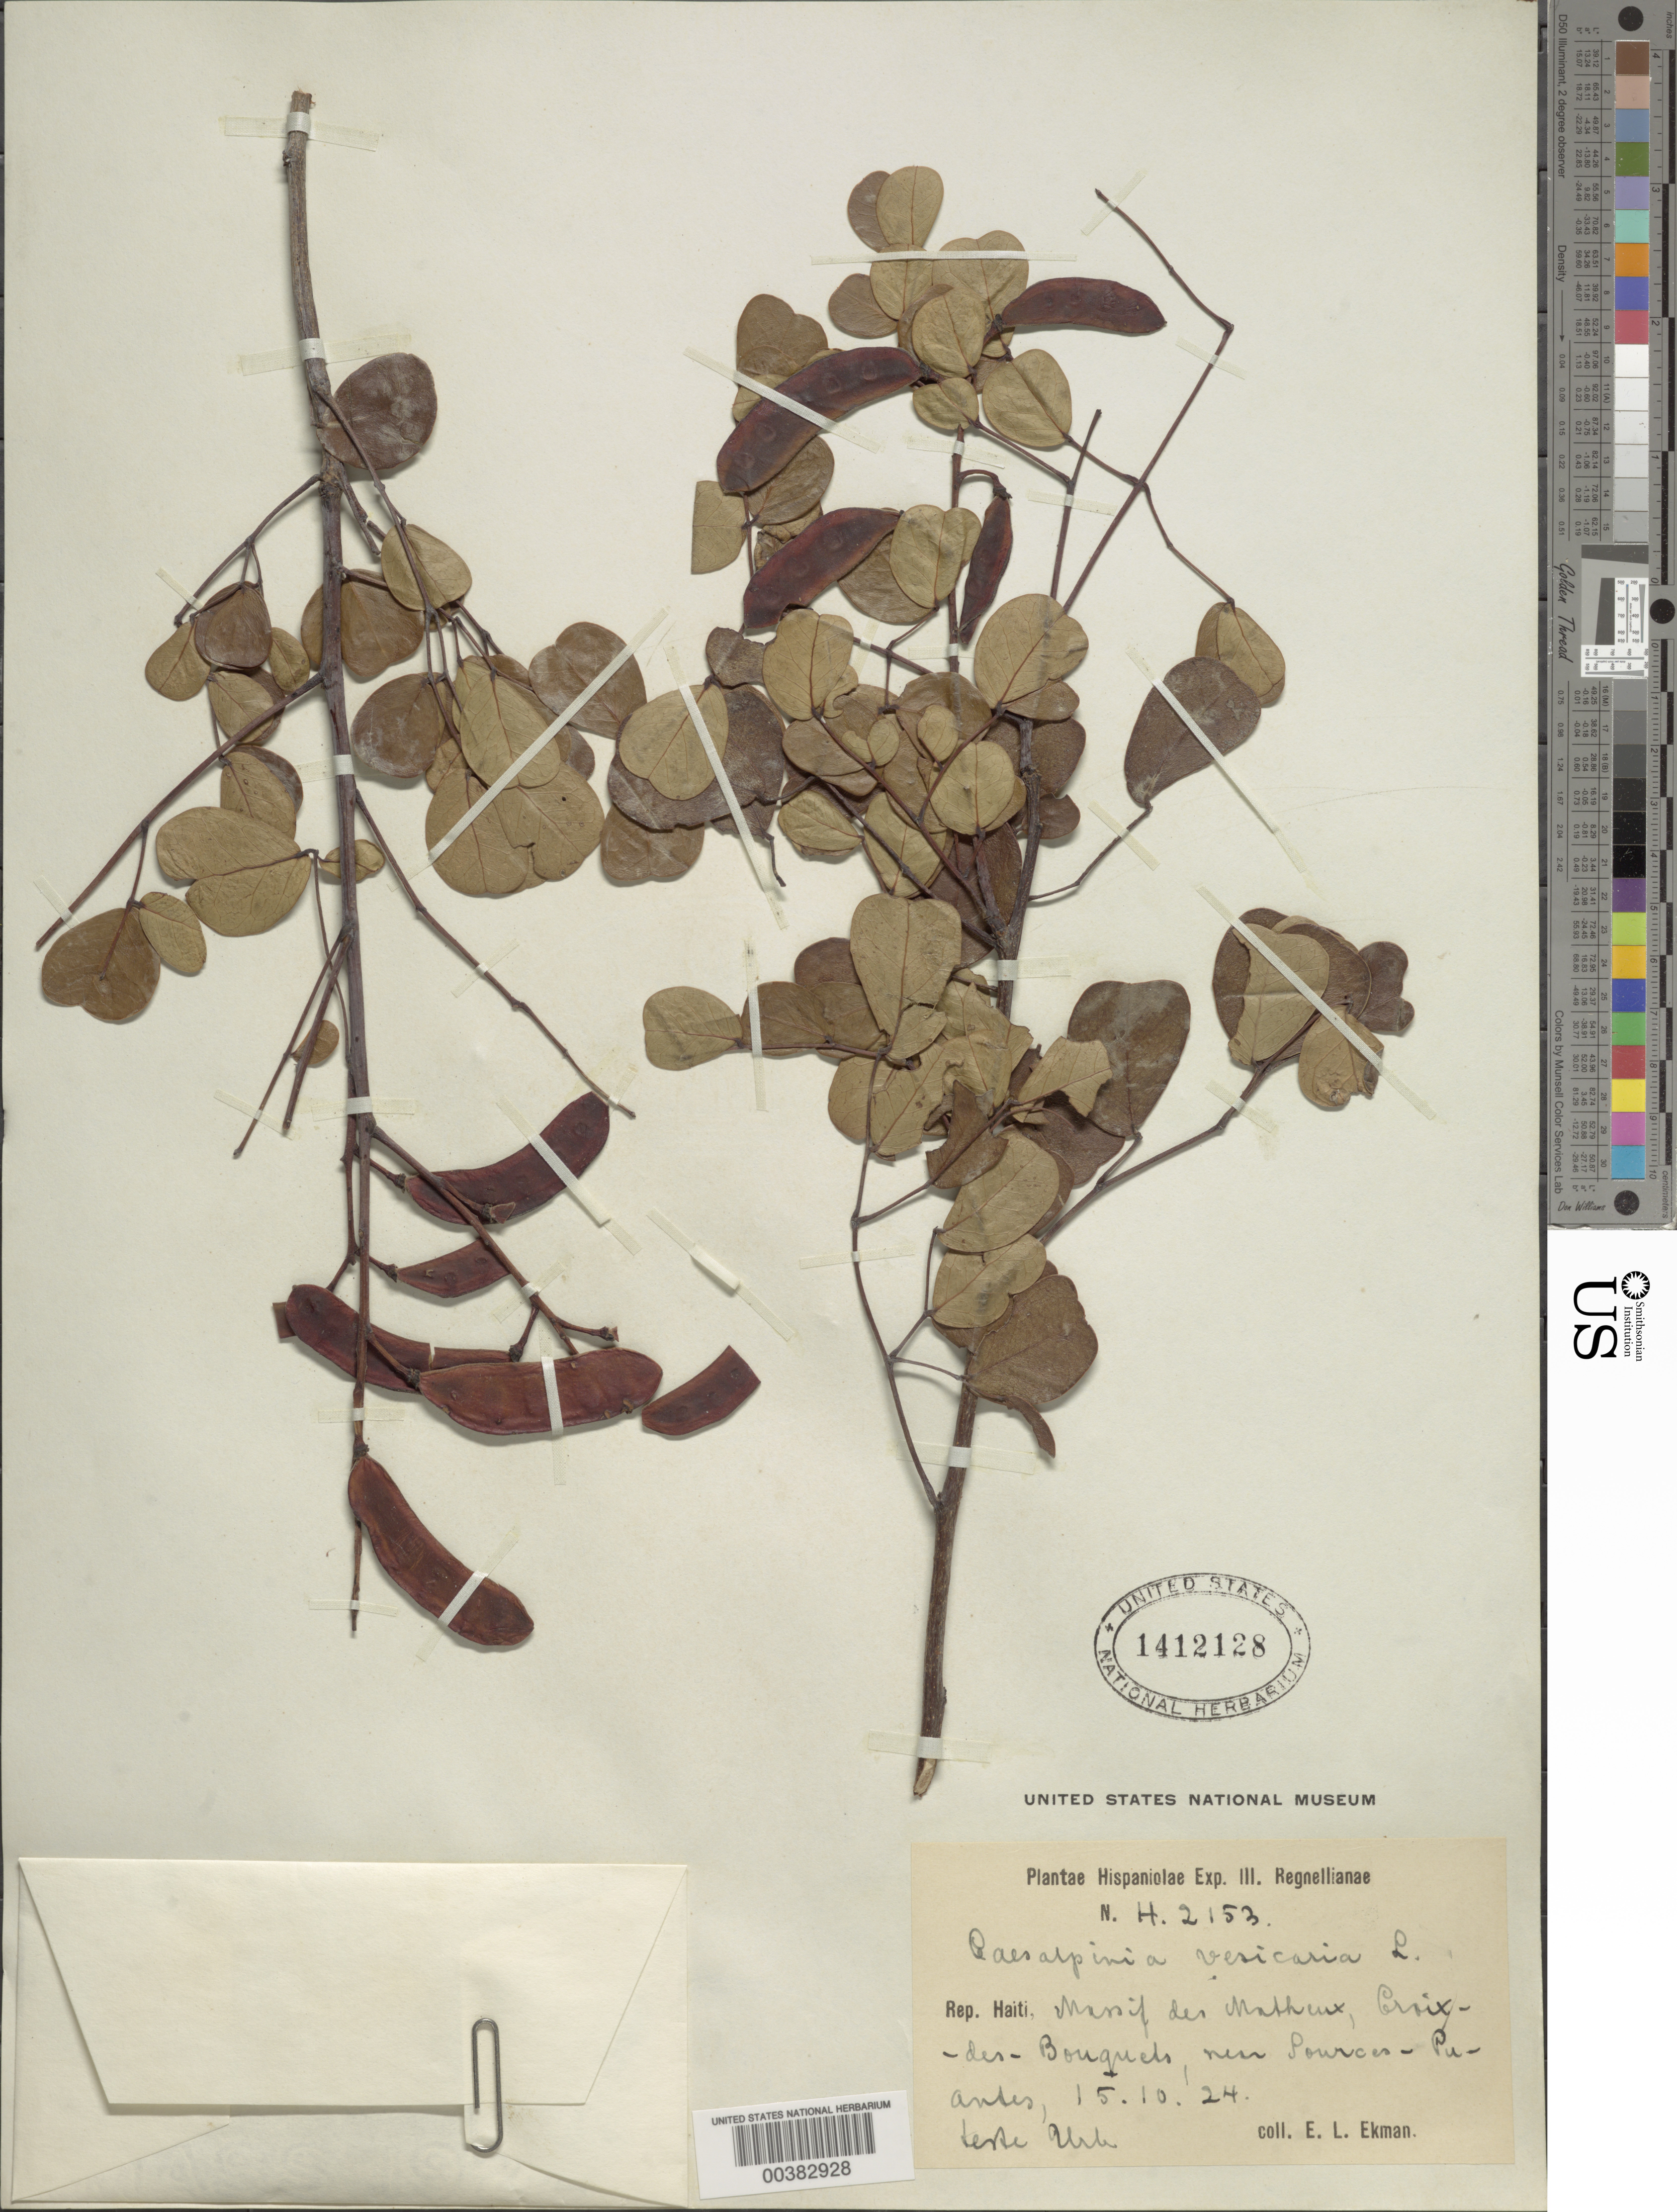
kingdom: Plantae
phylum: Tracheophyta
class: Magnoliopsida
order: Fabales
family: Fabaceae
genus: Tara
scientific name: Tara vesicaria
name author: (L.) Molinari et al.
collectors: E. L. Ekman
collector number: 2153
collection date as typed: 15 Oct 1924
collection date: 1924-10-15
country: Haiti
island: Hispaniola Island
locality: Massif des matheux, croix-des-bouquets, near sources-peandes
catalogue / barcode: US 1412128